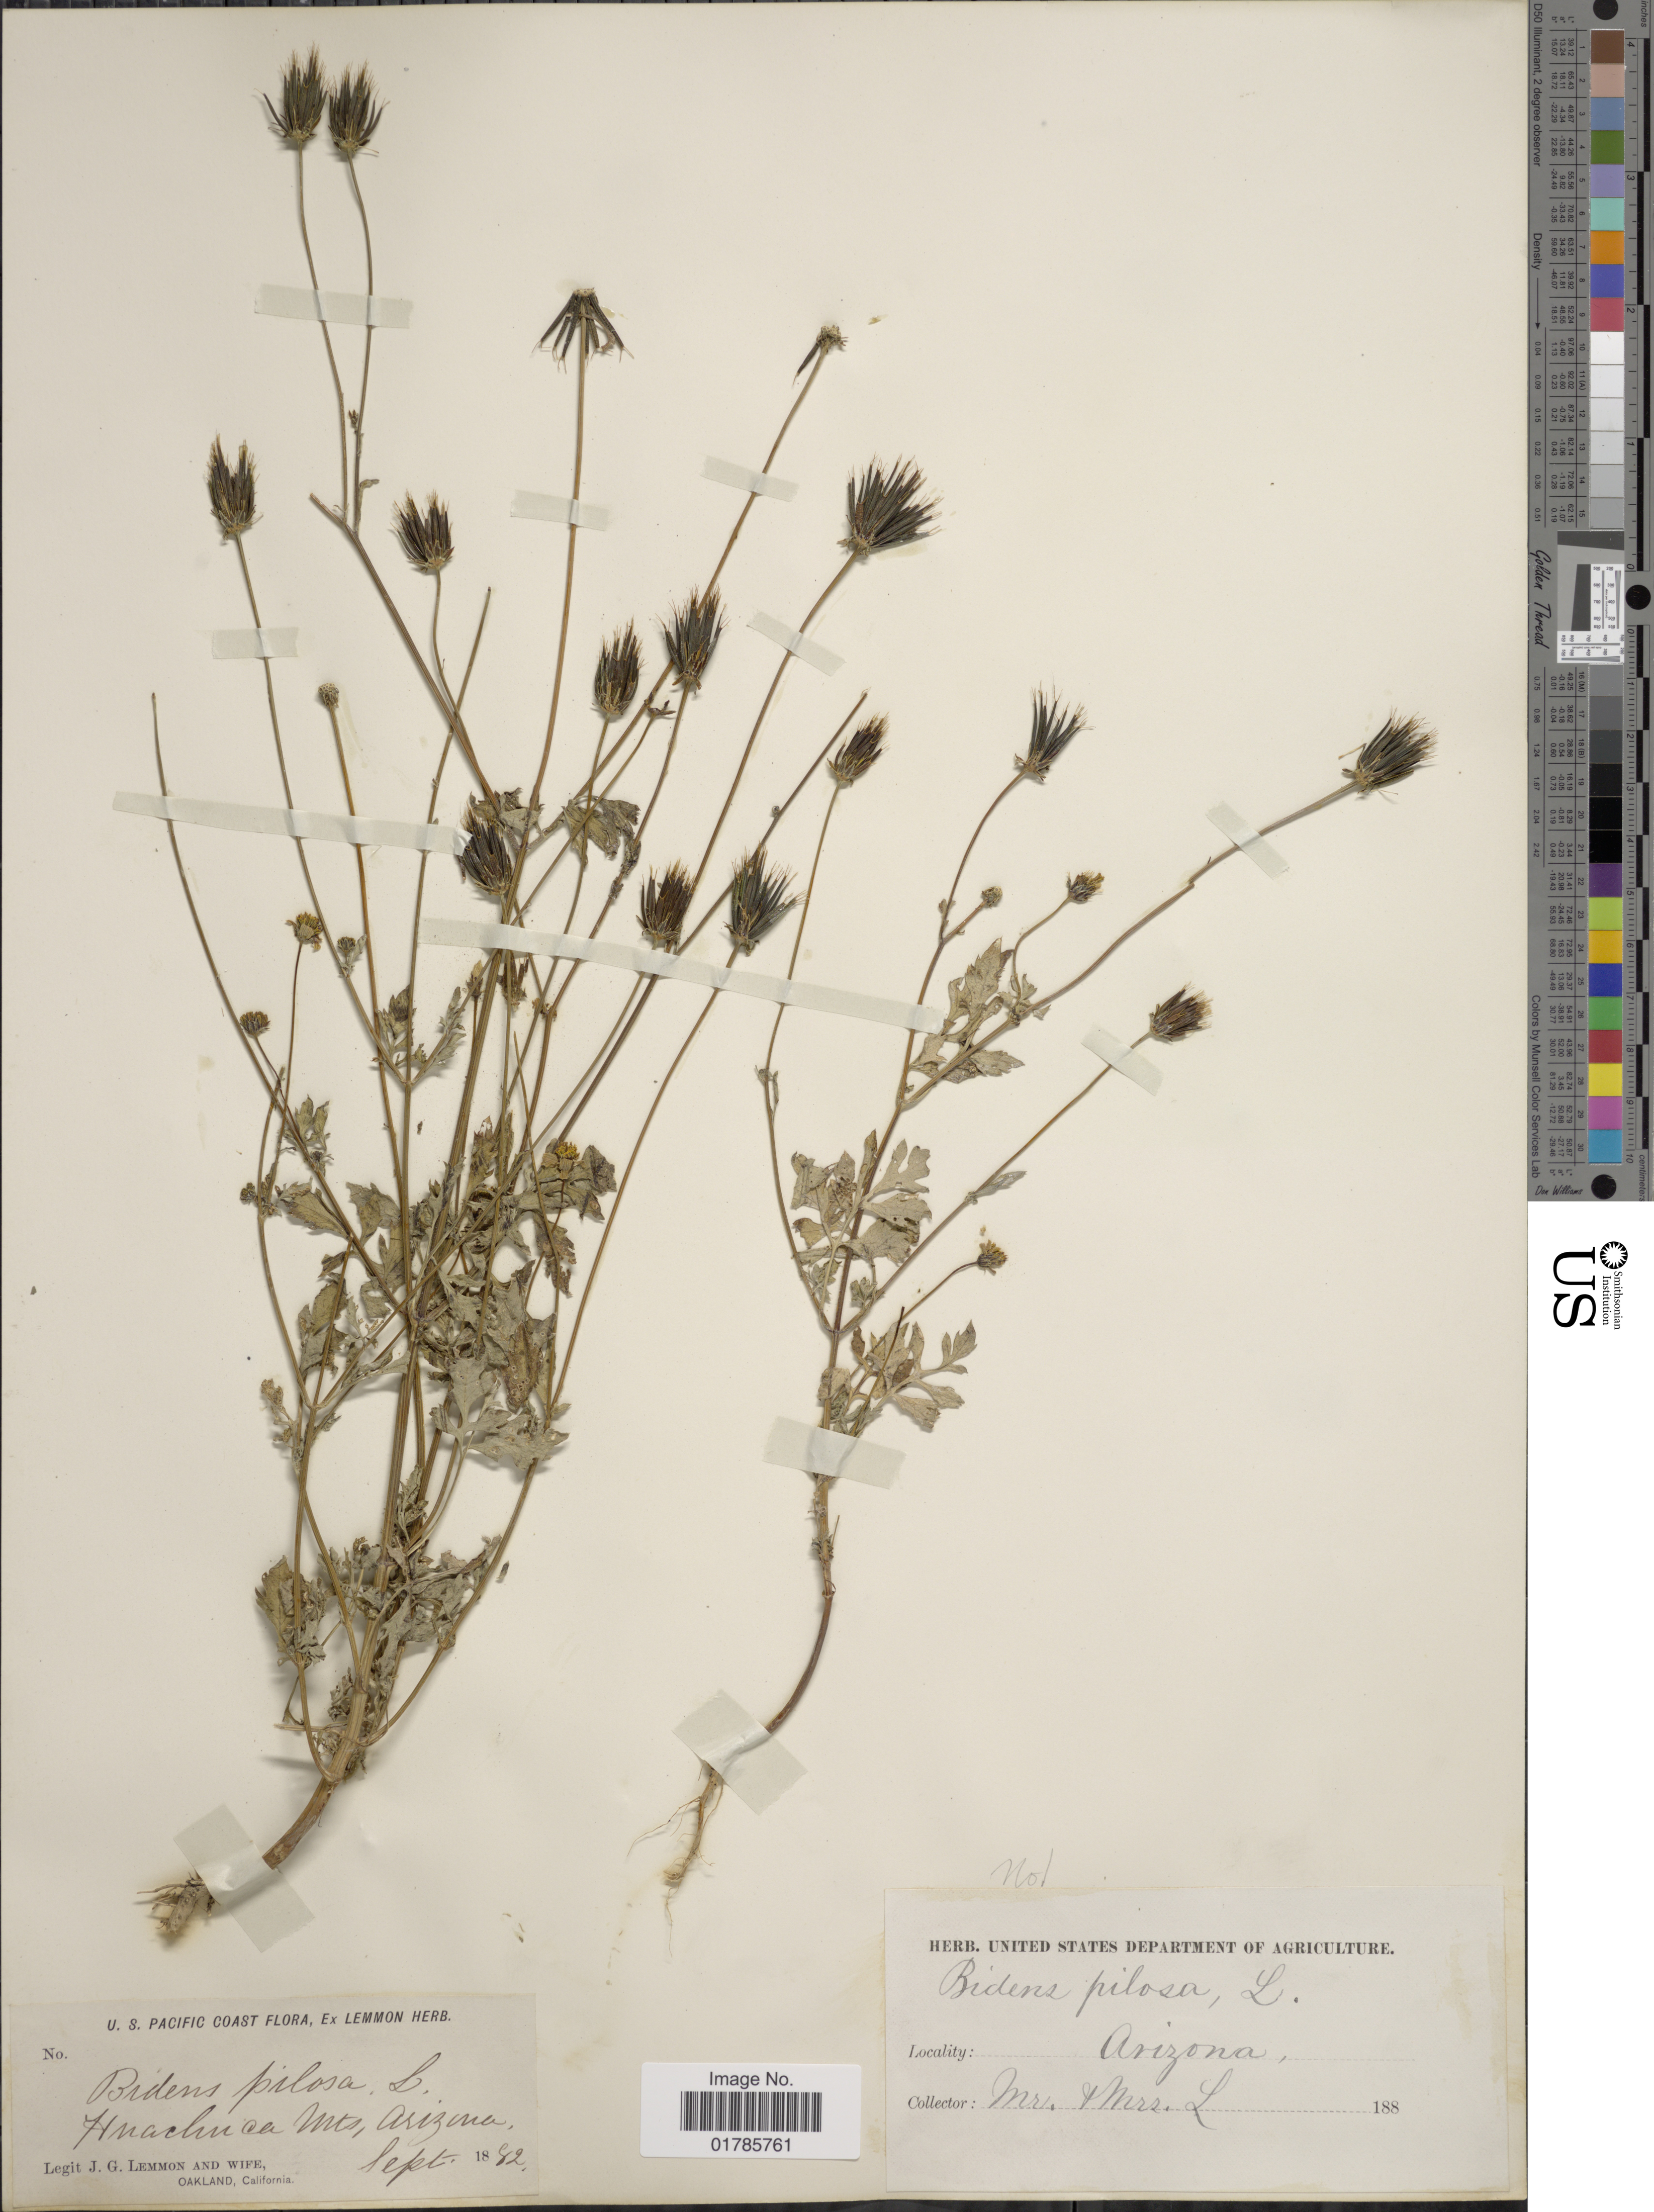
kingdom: Plantae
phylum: Tracheophyta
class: Magnoliopsida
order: Asterales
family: Asteraceae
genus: Bidens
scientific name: Bidens bigelovii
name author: A. Gray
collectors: J. Lemmon & Mrs. J. G. Lemmon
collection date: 1882-09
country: United States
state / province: Arizona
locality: Huachuca mts.